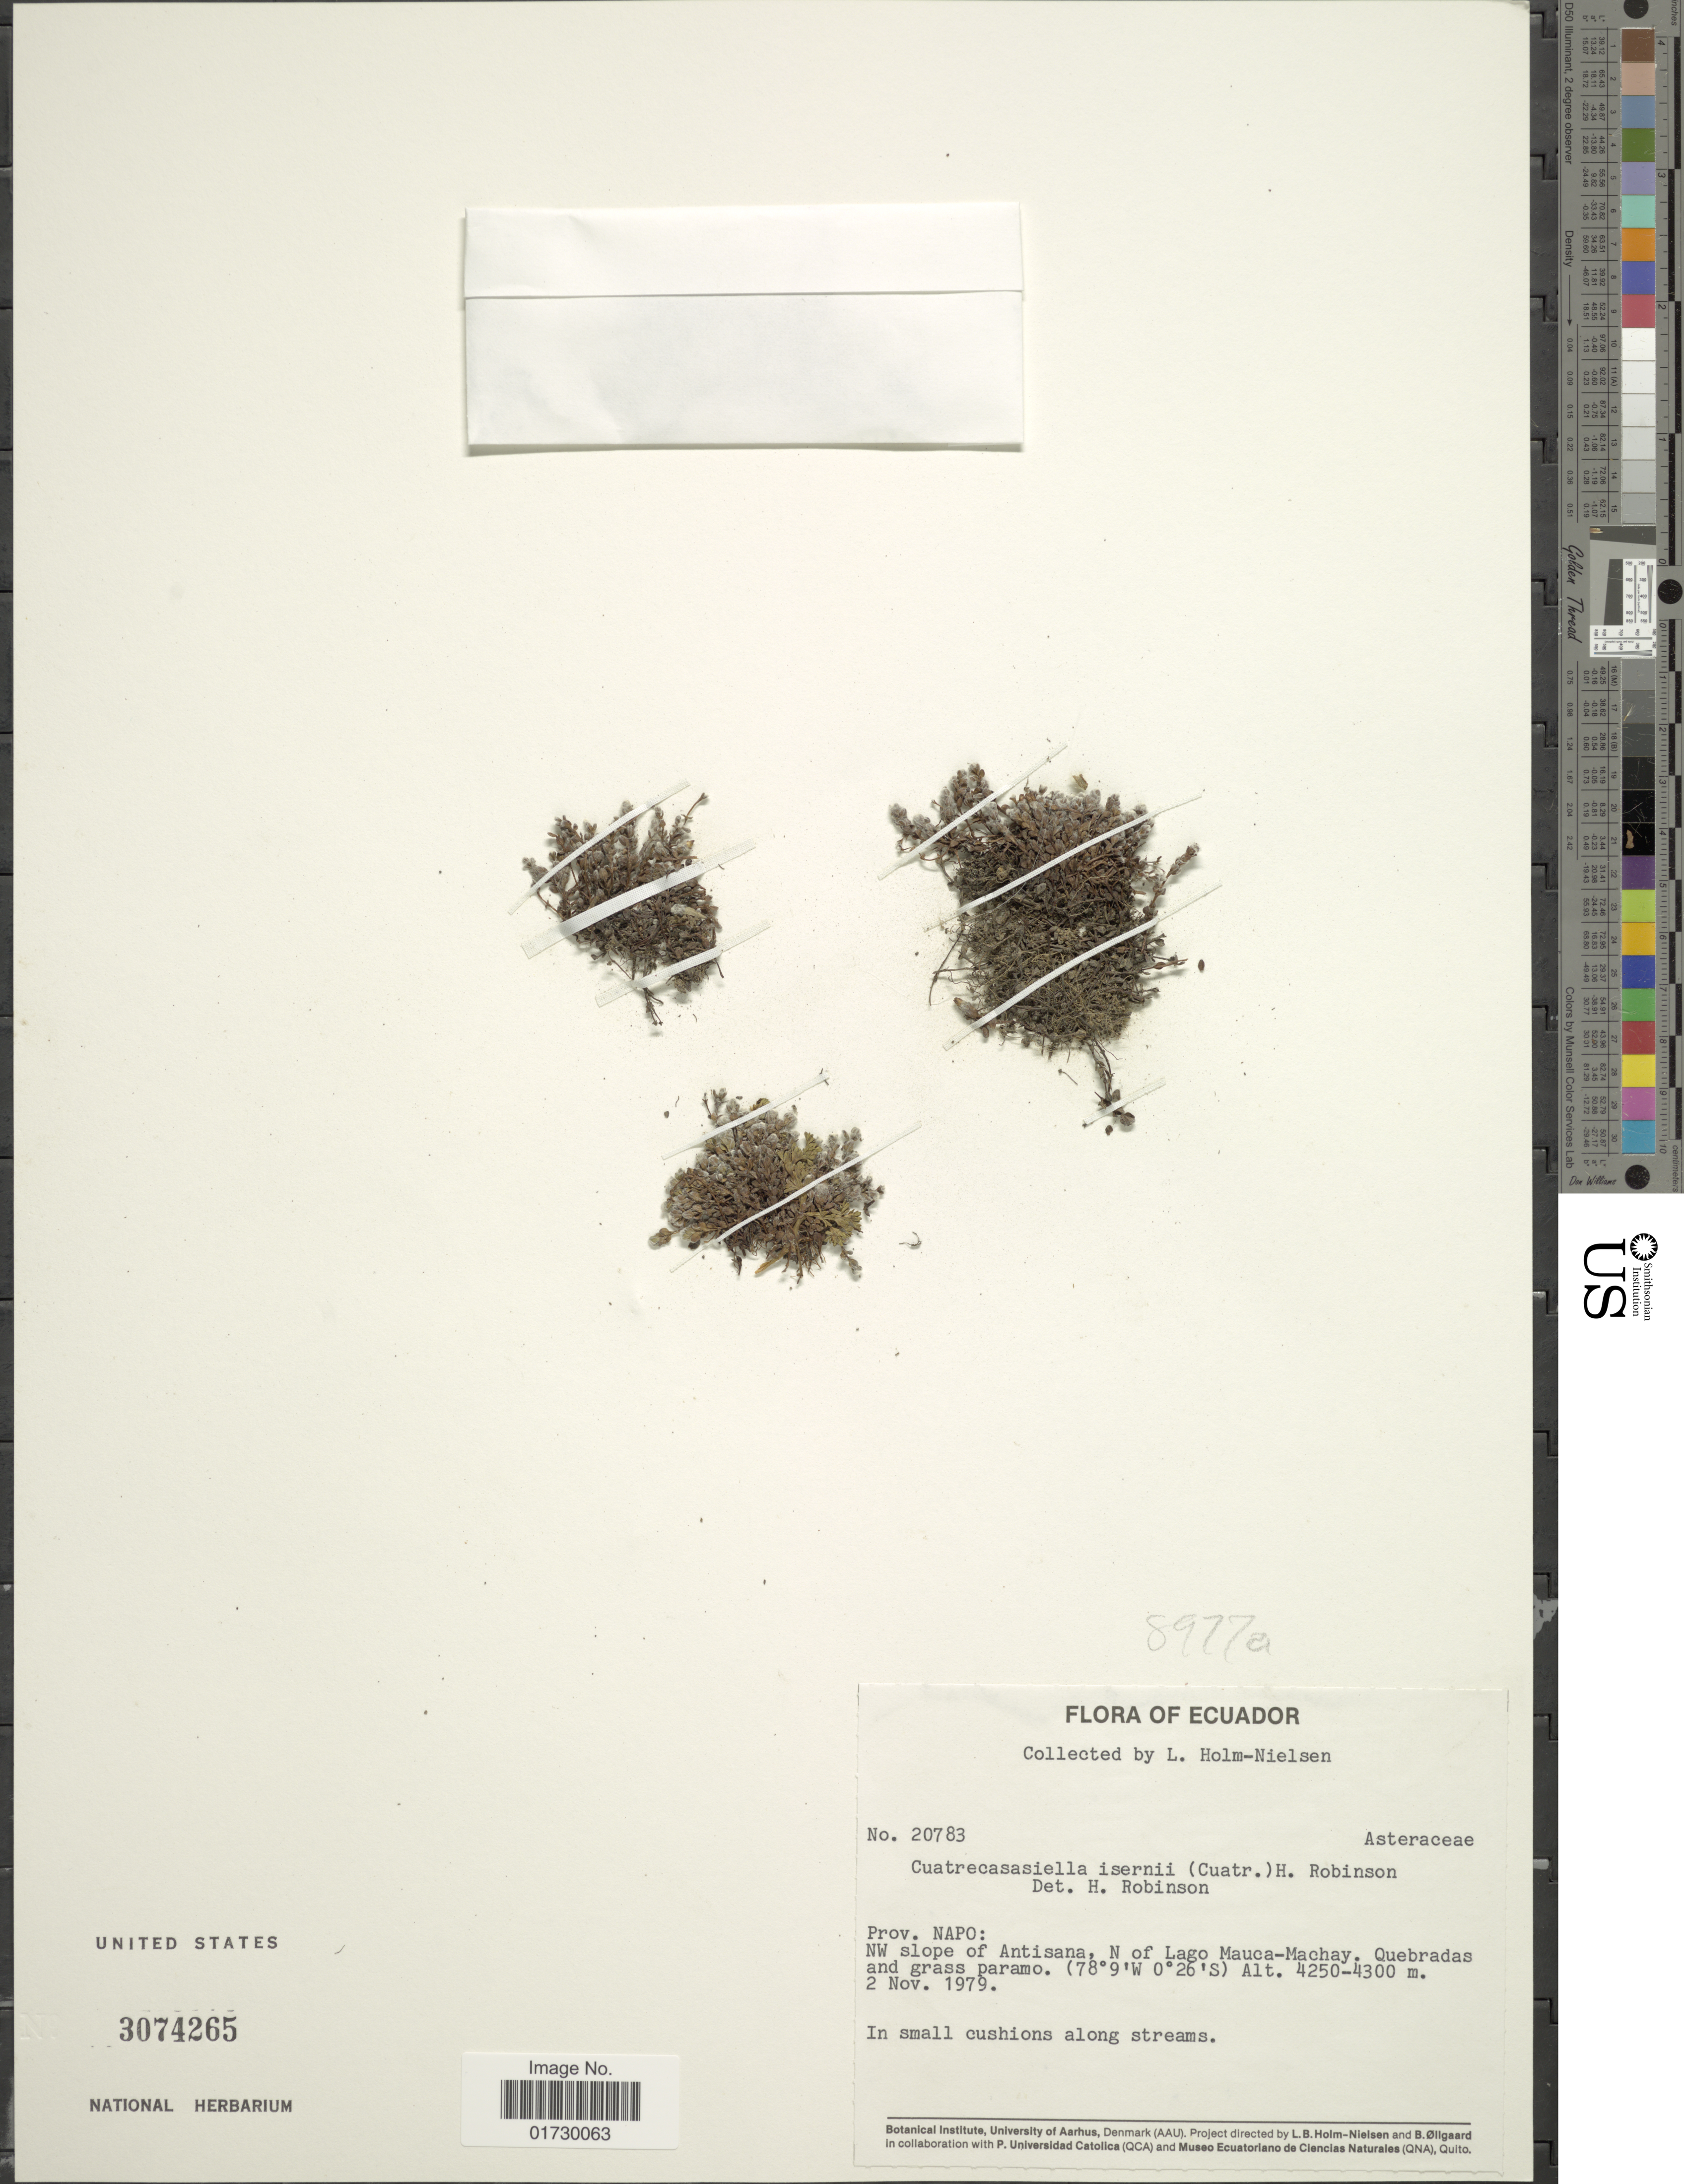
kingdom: Plantae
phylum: Tracheophyta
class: Magnoliopsida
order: Asterales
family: Asteraceae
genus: Cuatrecasasiella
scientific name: Cuatrecasasiella isernii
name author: (Cuatrec.) H. Rob.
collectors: L. B. Holm-Nielsen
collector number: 20783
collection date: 1979-11-02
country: Ecuador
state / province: Napo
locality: Prov. Napo: NW slope of Antisana, N of Lago Mauca-Machay, Quebradas and grass paramo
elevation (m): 4250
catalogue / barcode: US 3074265